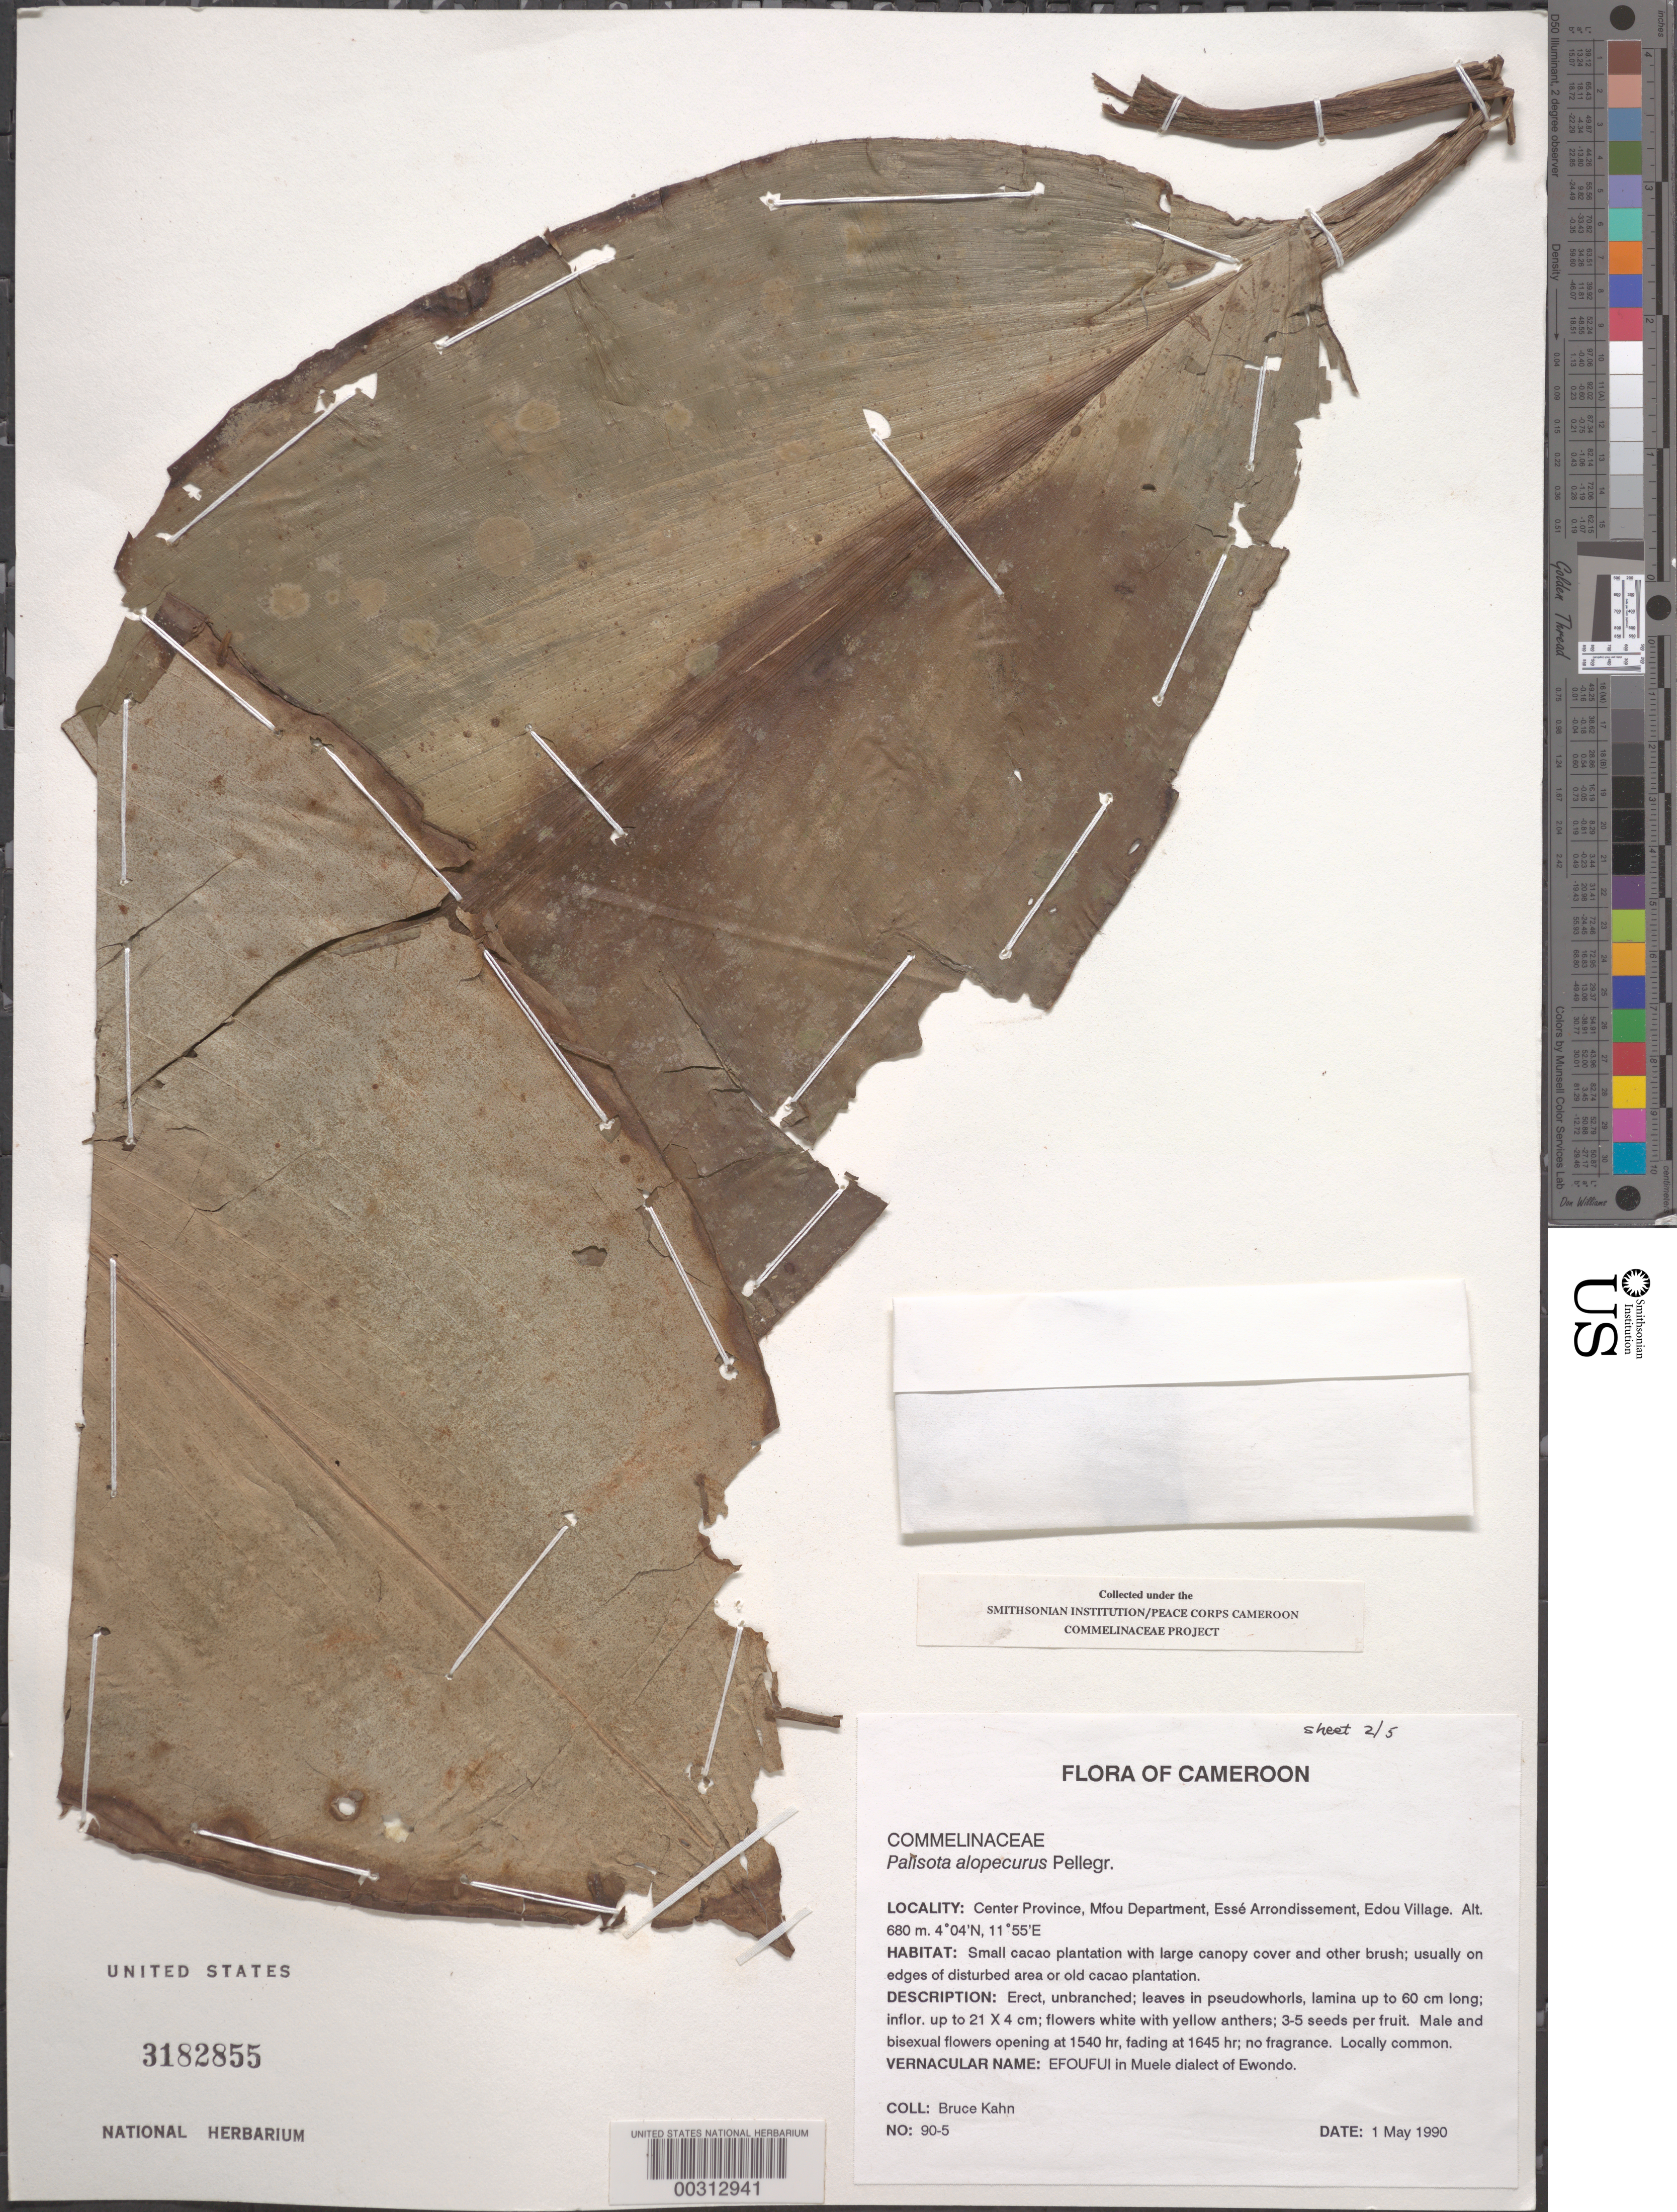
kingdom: Plantae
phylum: Tracheophyta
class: Liliopsida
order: Commelinales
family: Commelinaceae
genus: Palisota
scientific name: Palisota alopecurus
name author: Pellegr.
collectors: B. Kahn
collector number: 90-5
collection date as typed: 01 May 1990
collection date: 1990-05-01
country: Cameroon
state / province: Centre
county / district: Méfou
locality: Esse arrondissement, edou village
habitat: Small cacao plantation with large canopy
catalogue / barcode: US 3182855